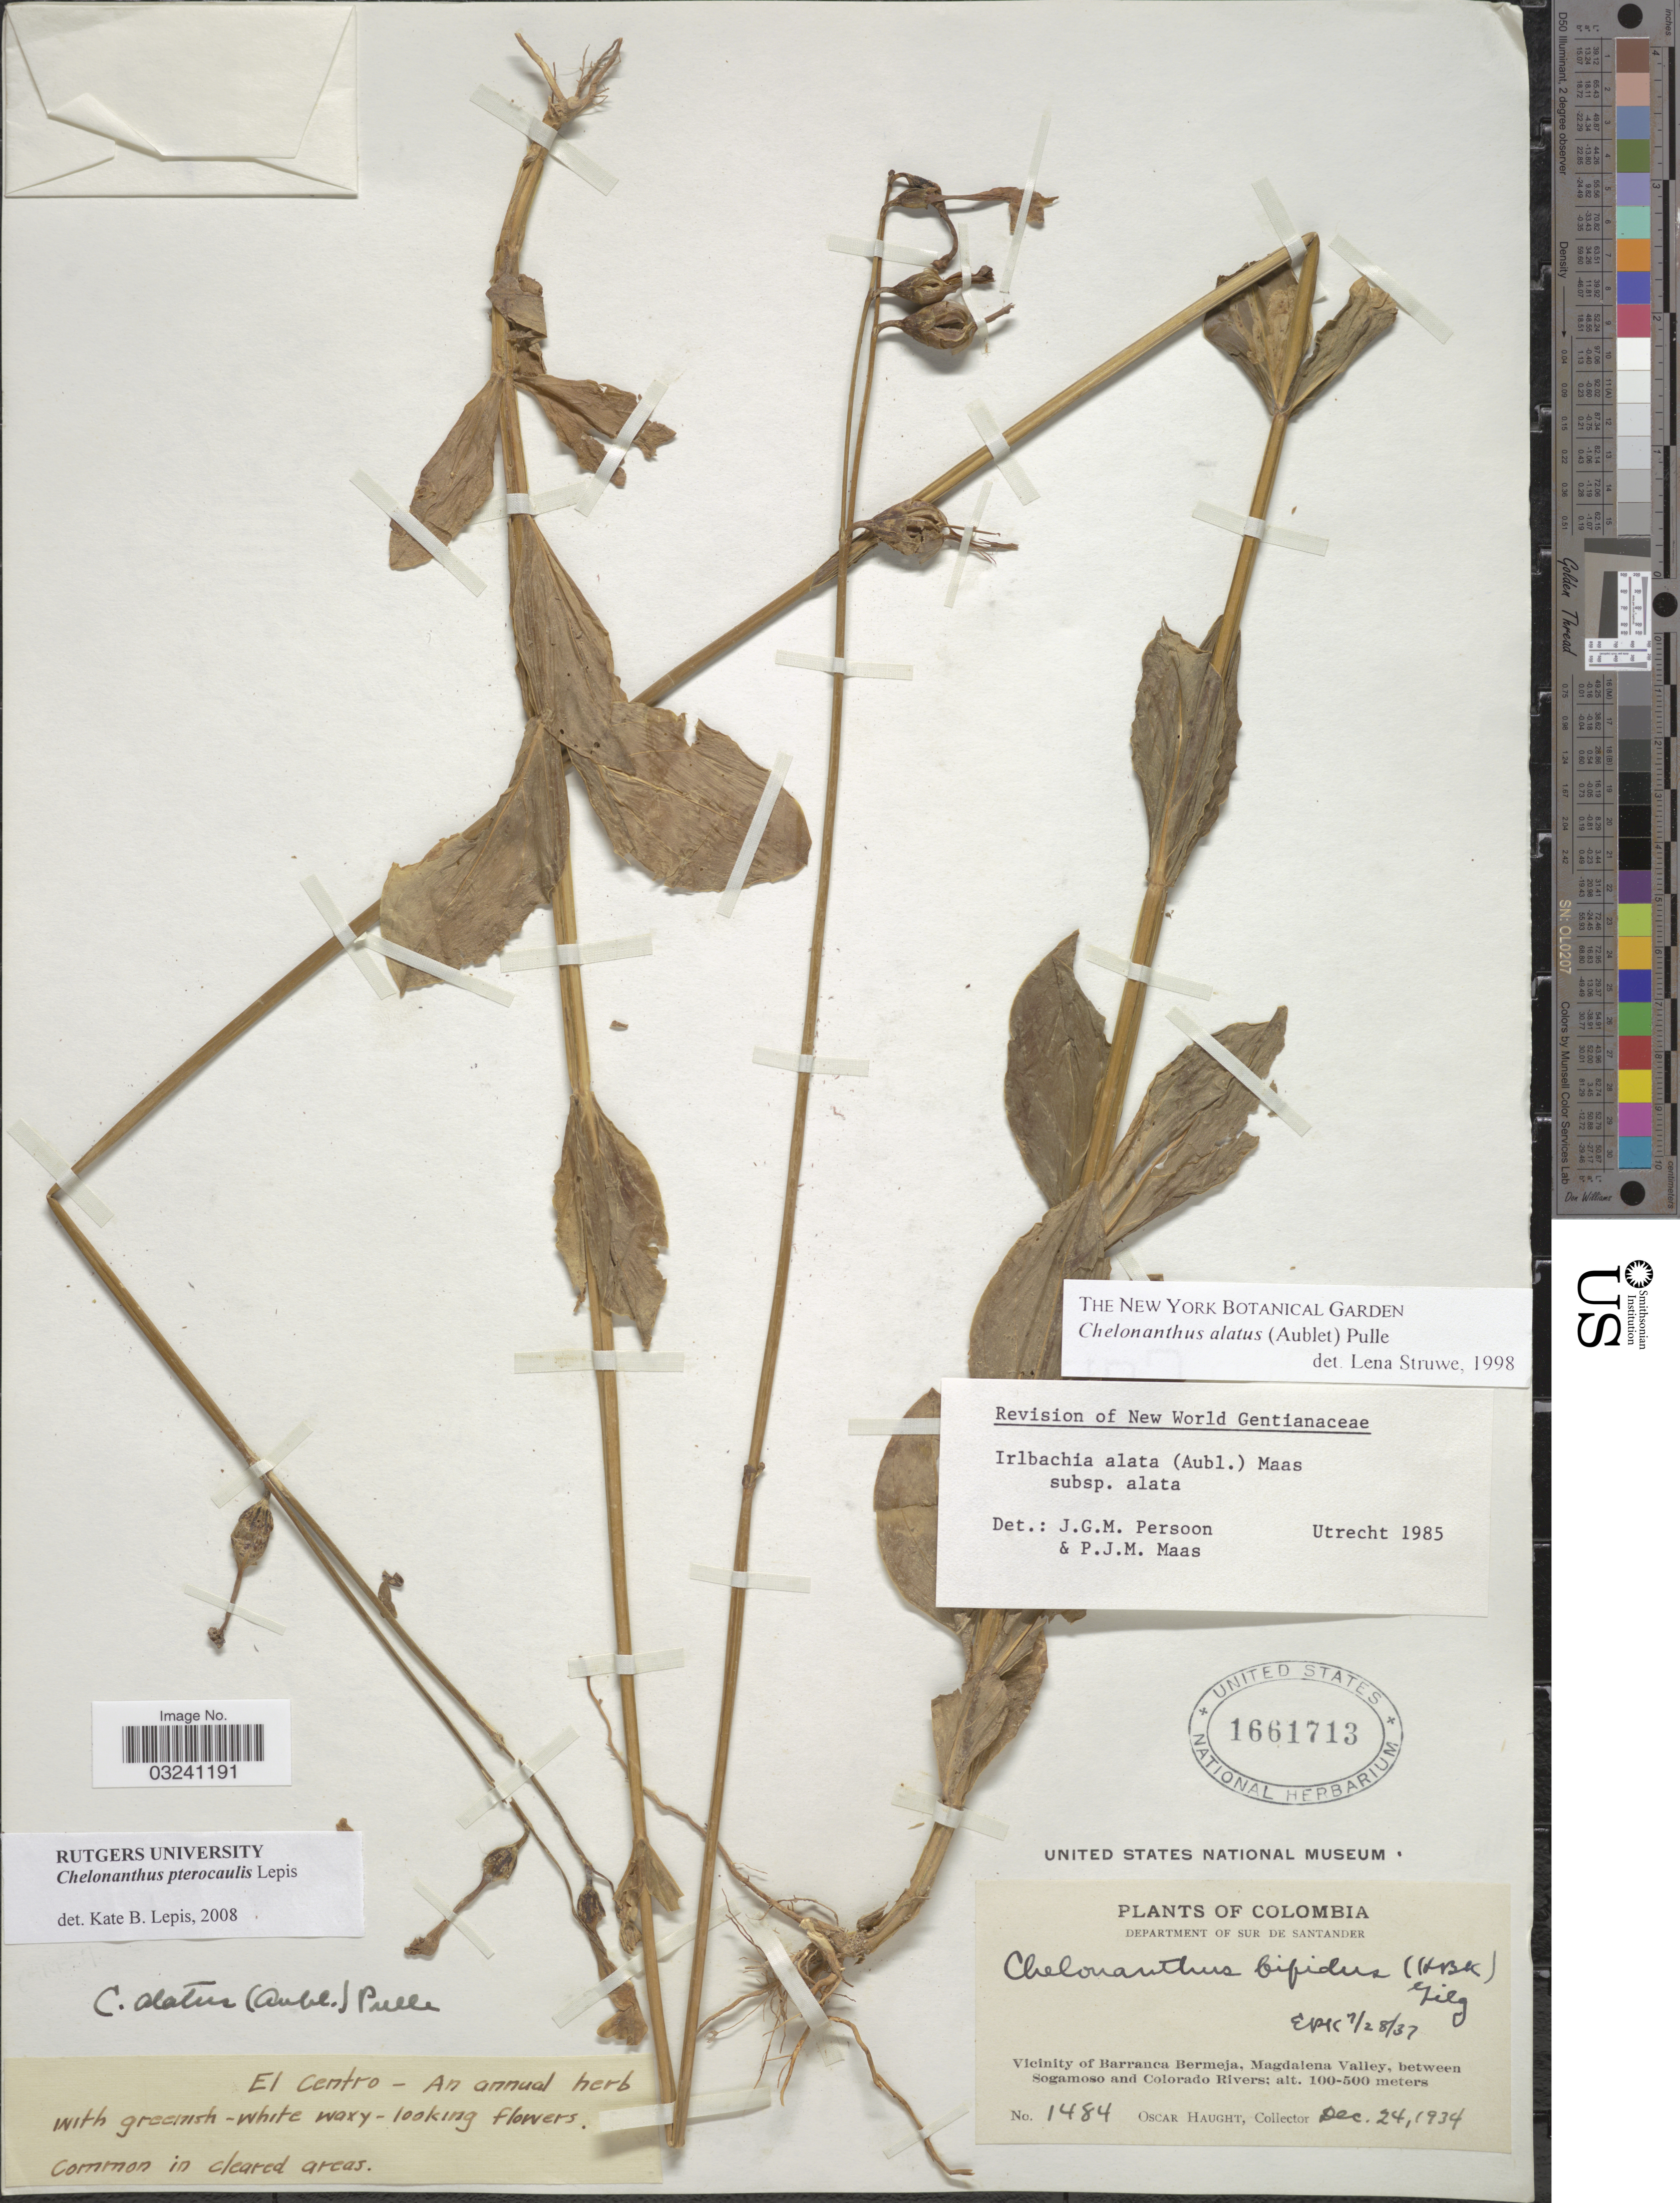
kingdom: Plantae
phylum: Tracheophyta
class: Magnoliopsida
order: Gentianales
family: Gentianaceae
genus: Chelonanthus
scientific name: Chelonanthus pterocaulis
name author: Lepis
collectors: O. L. Haught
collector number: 1484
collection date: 1934-12-24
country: Colombia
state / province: Santander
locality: Department of Sur de Santander. Vicinity of Barranca Bermeja, Magdalena Valley, between Sogamosa and Colorado Rivers. El Centro.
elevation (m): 100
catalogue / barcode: US 1661713